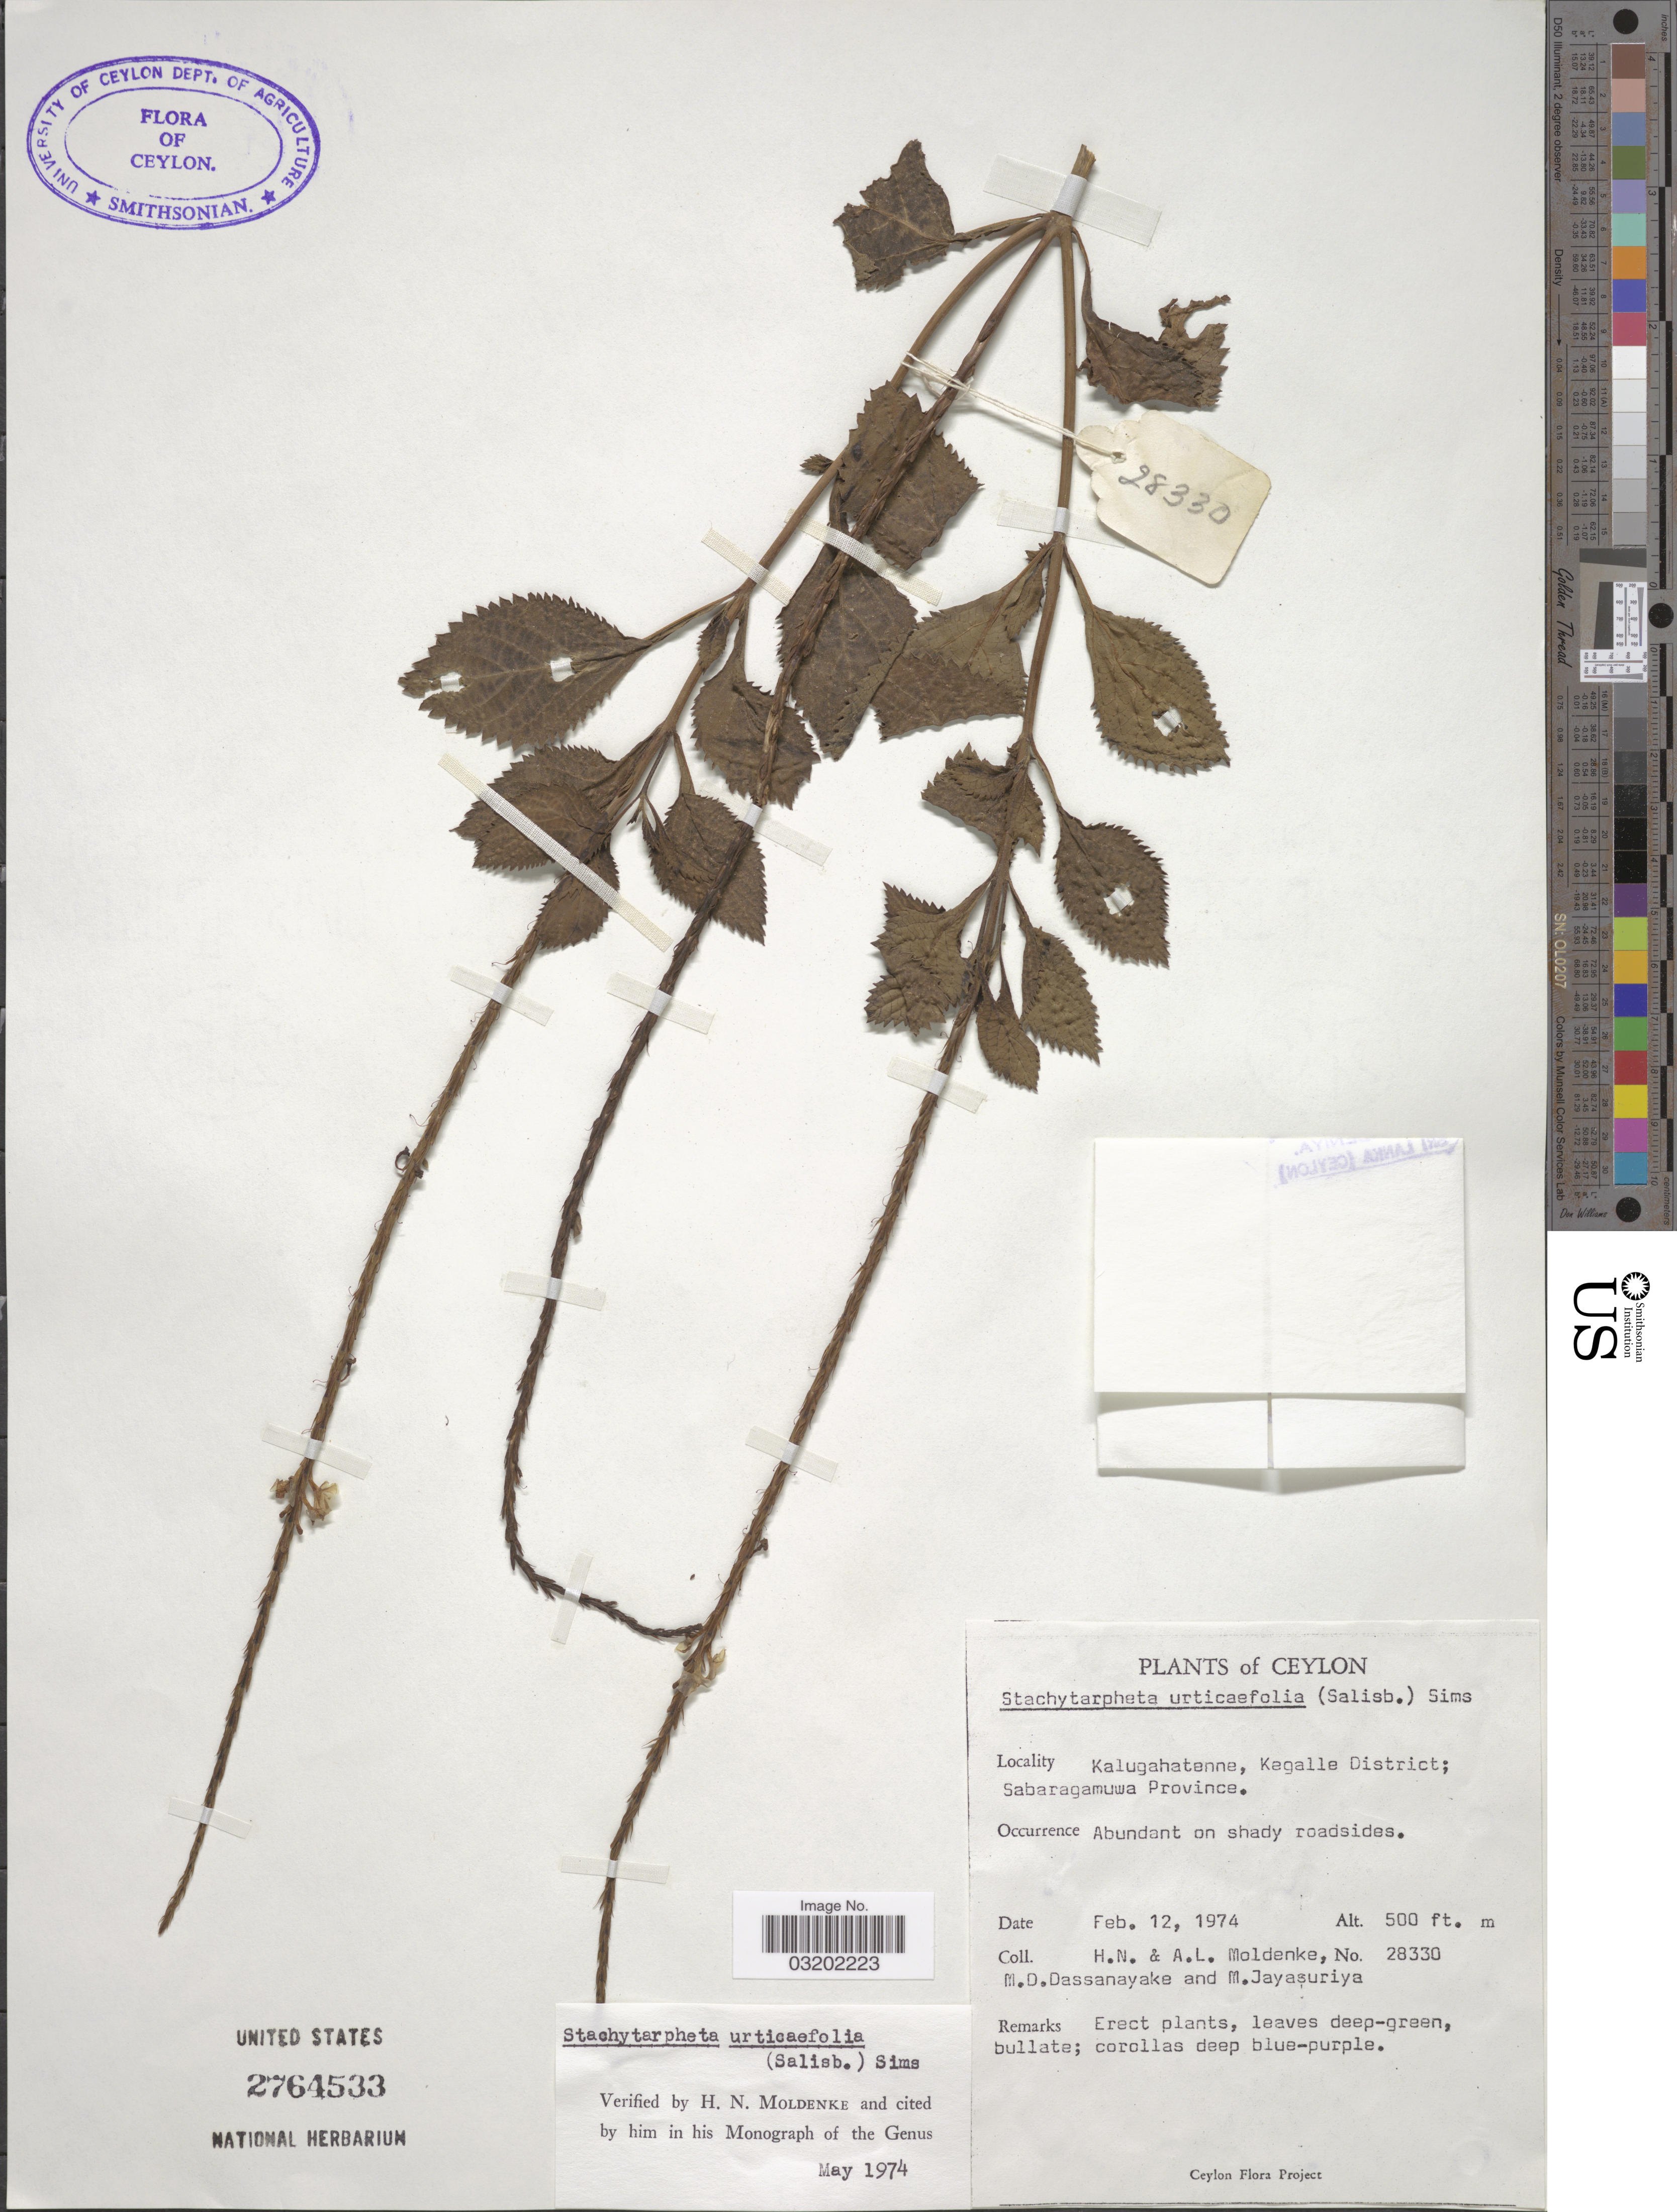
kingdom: Plantae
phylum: Tracheophyta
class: Magnoliopsida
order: Lamiales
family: Verbenaceae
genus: Stachytarpheta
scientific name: Stachytarpheta urticifolia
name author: Sims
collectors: H. N. Moldenke, A. L. Moldenke, M. D. Dassanayake & M. Jayasuriya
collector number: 28330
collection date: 1974-02-12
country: Sri Lanka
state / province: Sabaragamuwa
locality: Ceylon. Kalugahatenne, Kagalle District.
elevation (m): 152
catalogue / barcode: US 2764533